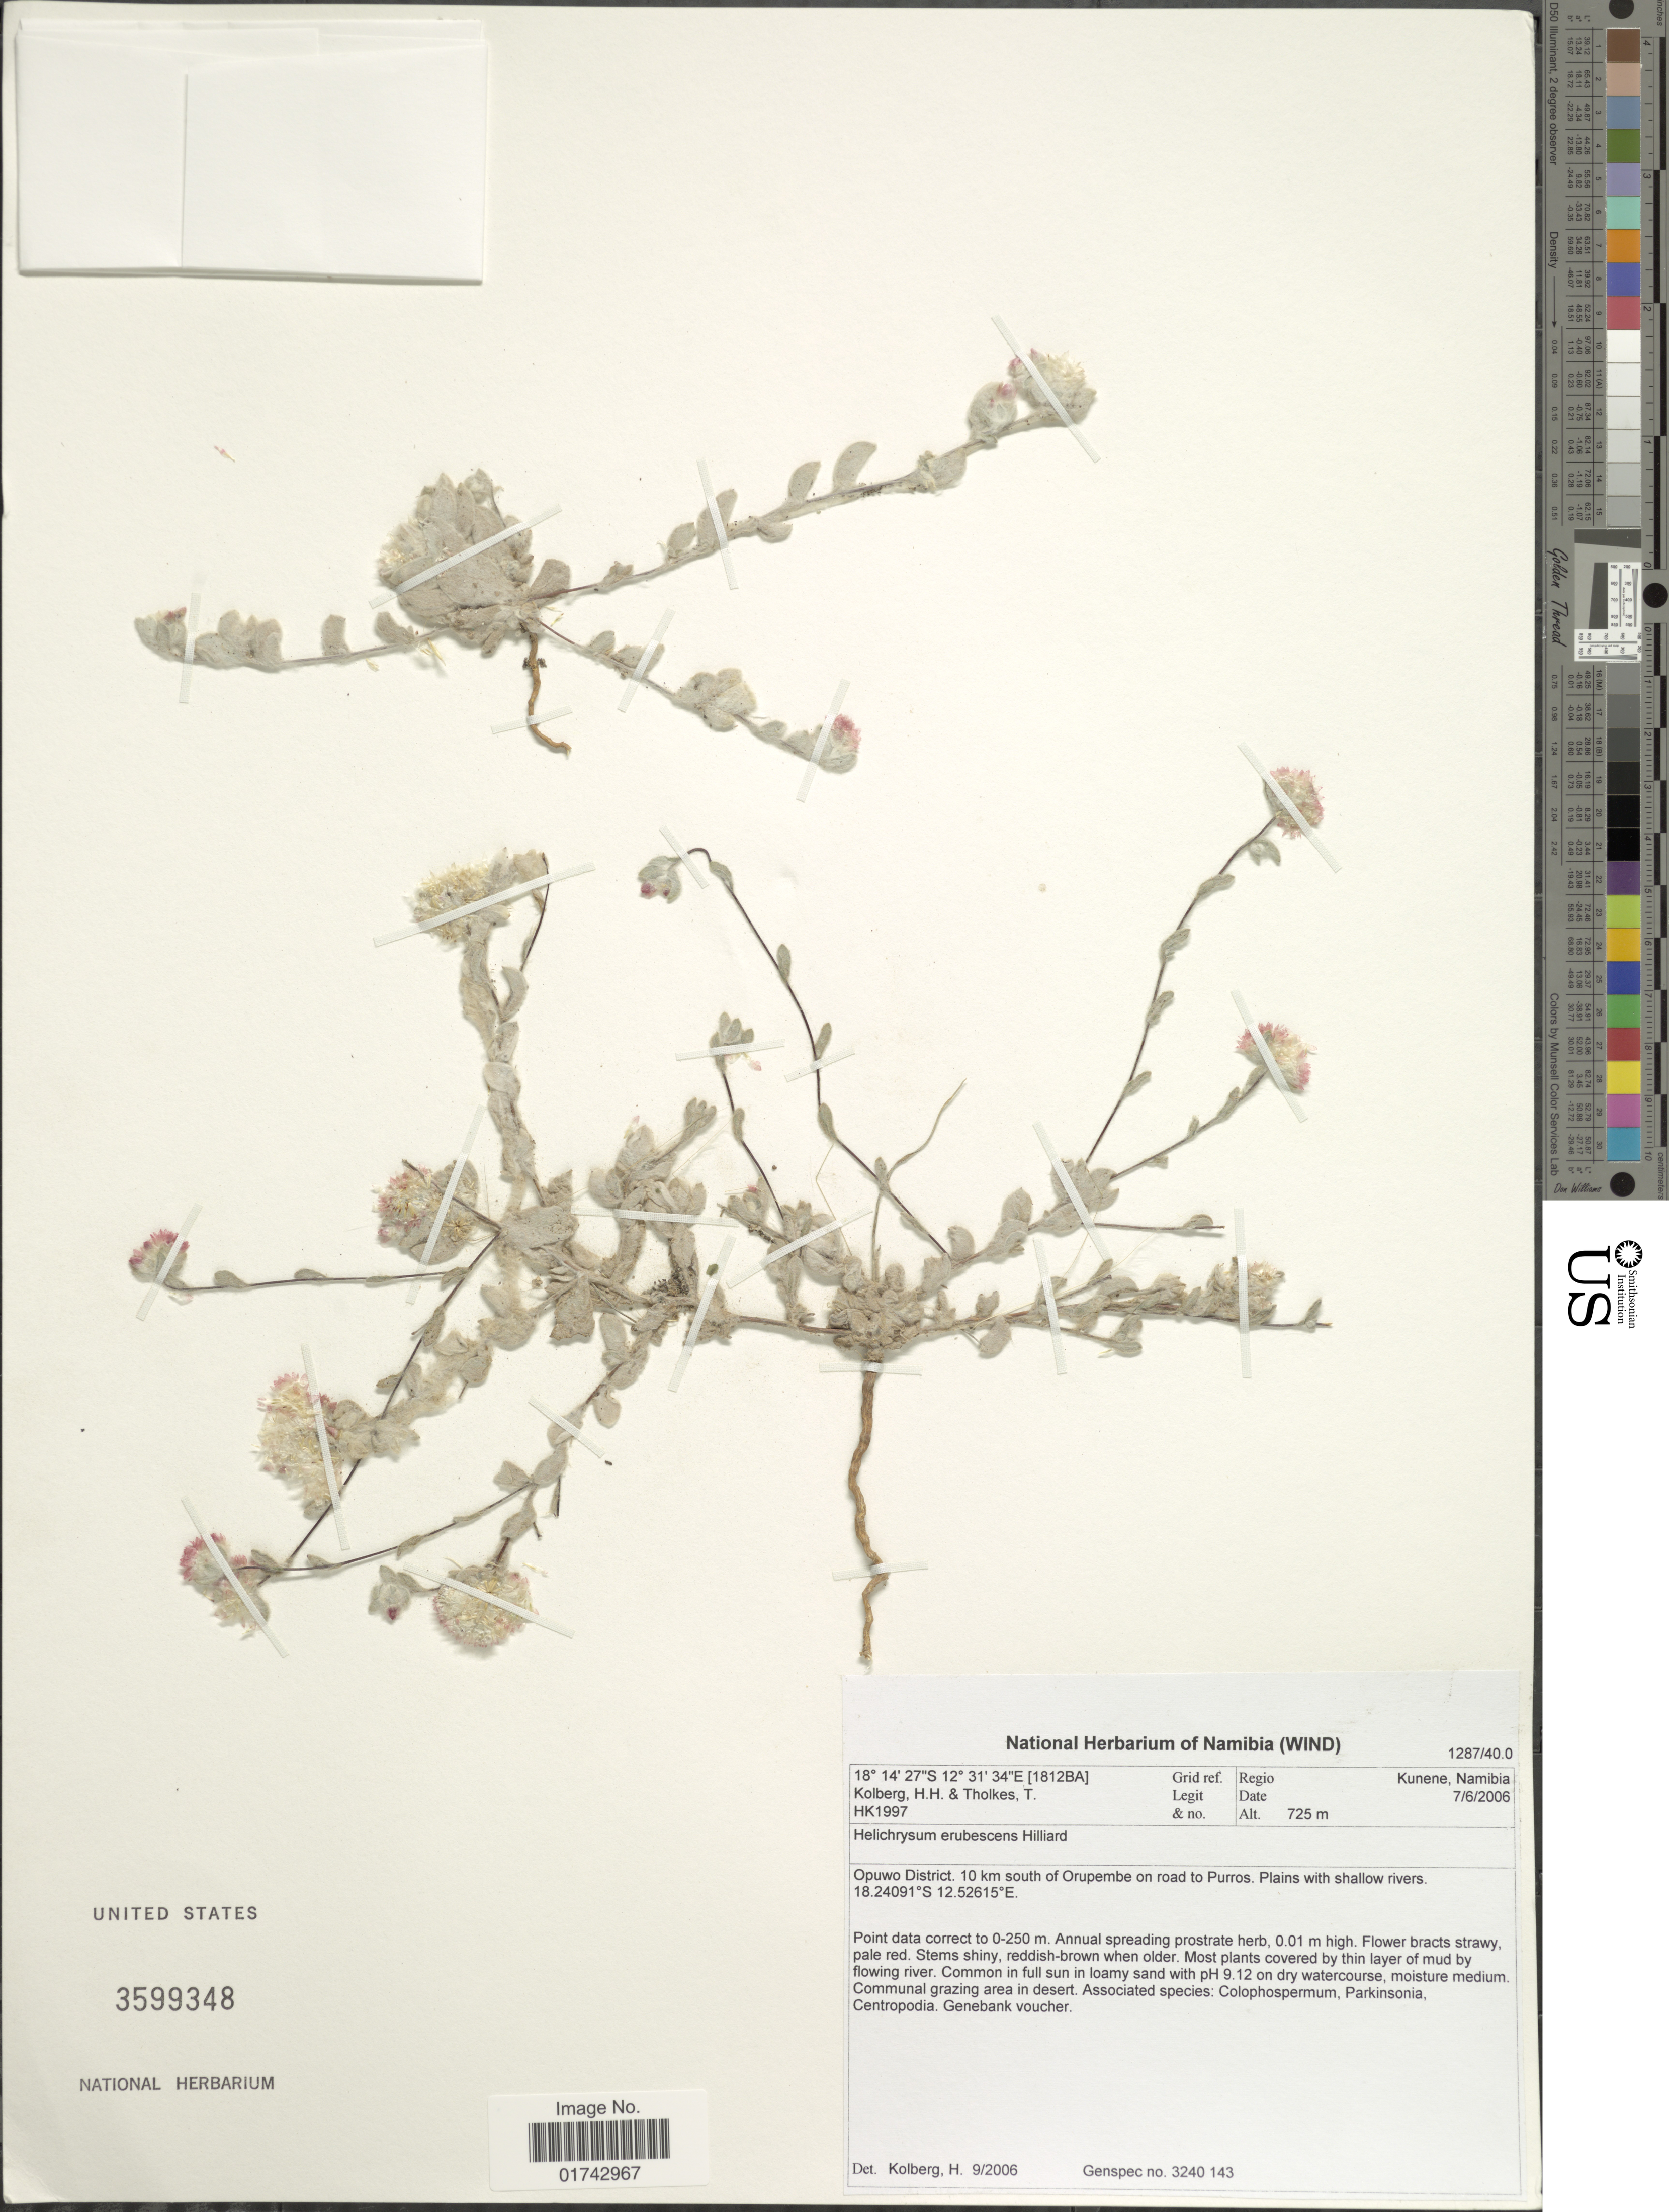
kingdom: Plantae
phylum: Tracheophyta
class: Magnoliopsida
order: Asterales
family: Asteraceae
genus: Helichrysum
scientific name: Helichrysum erubescens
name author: Hilliard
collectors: H. H. Kolberg & T. Tholkes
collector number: HK1997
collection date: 2006-06-07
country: Namibia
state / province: Kunene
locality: Regio Kunene, Namibia, Grid ref. [1812BA], Opuwa District, 10 km south of Orupembe on road to Purros, Plains with shallow rivers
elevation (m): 725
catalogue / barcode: US 3599348